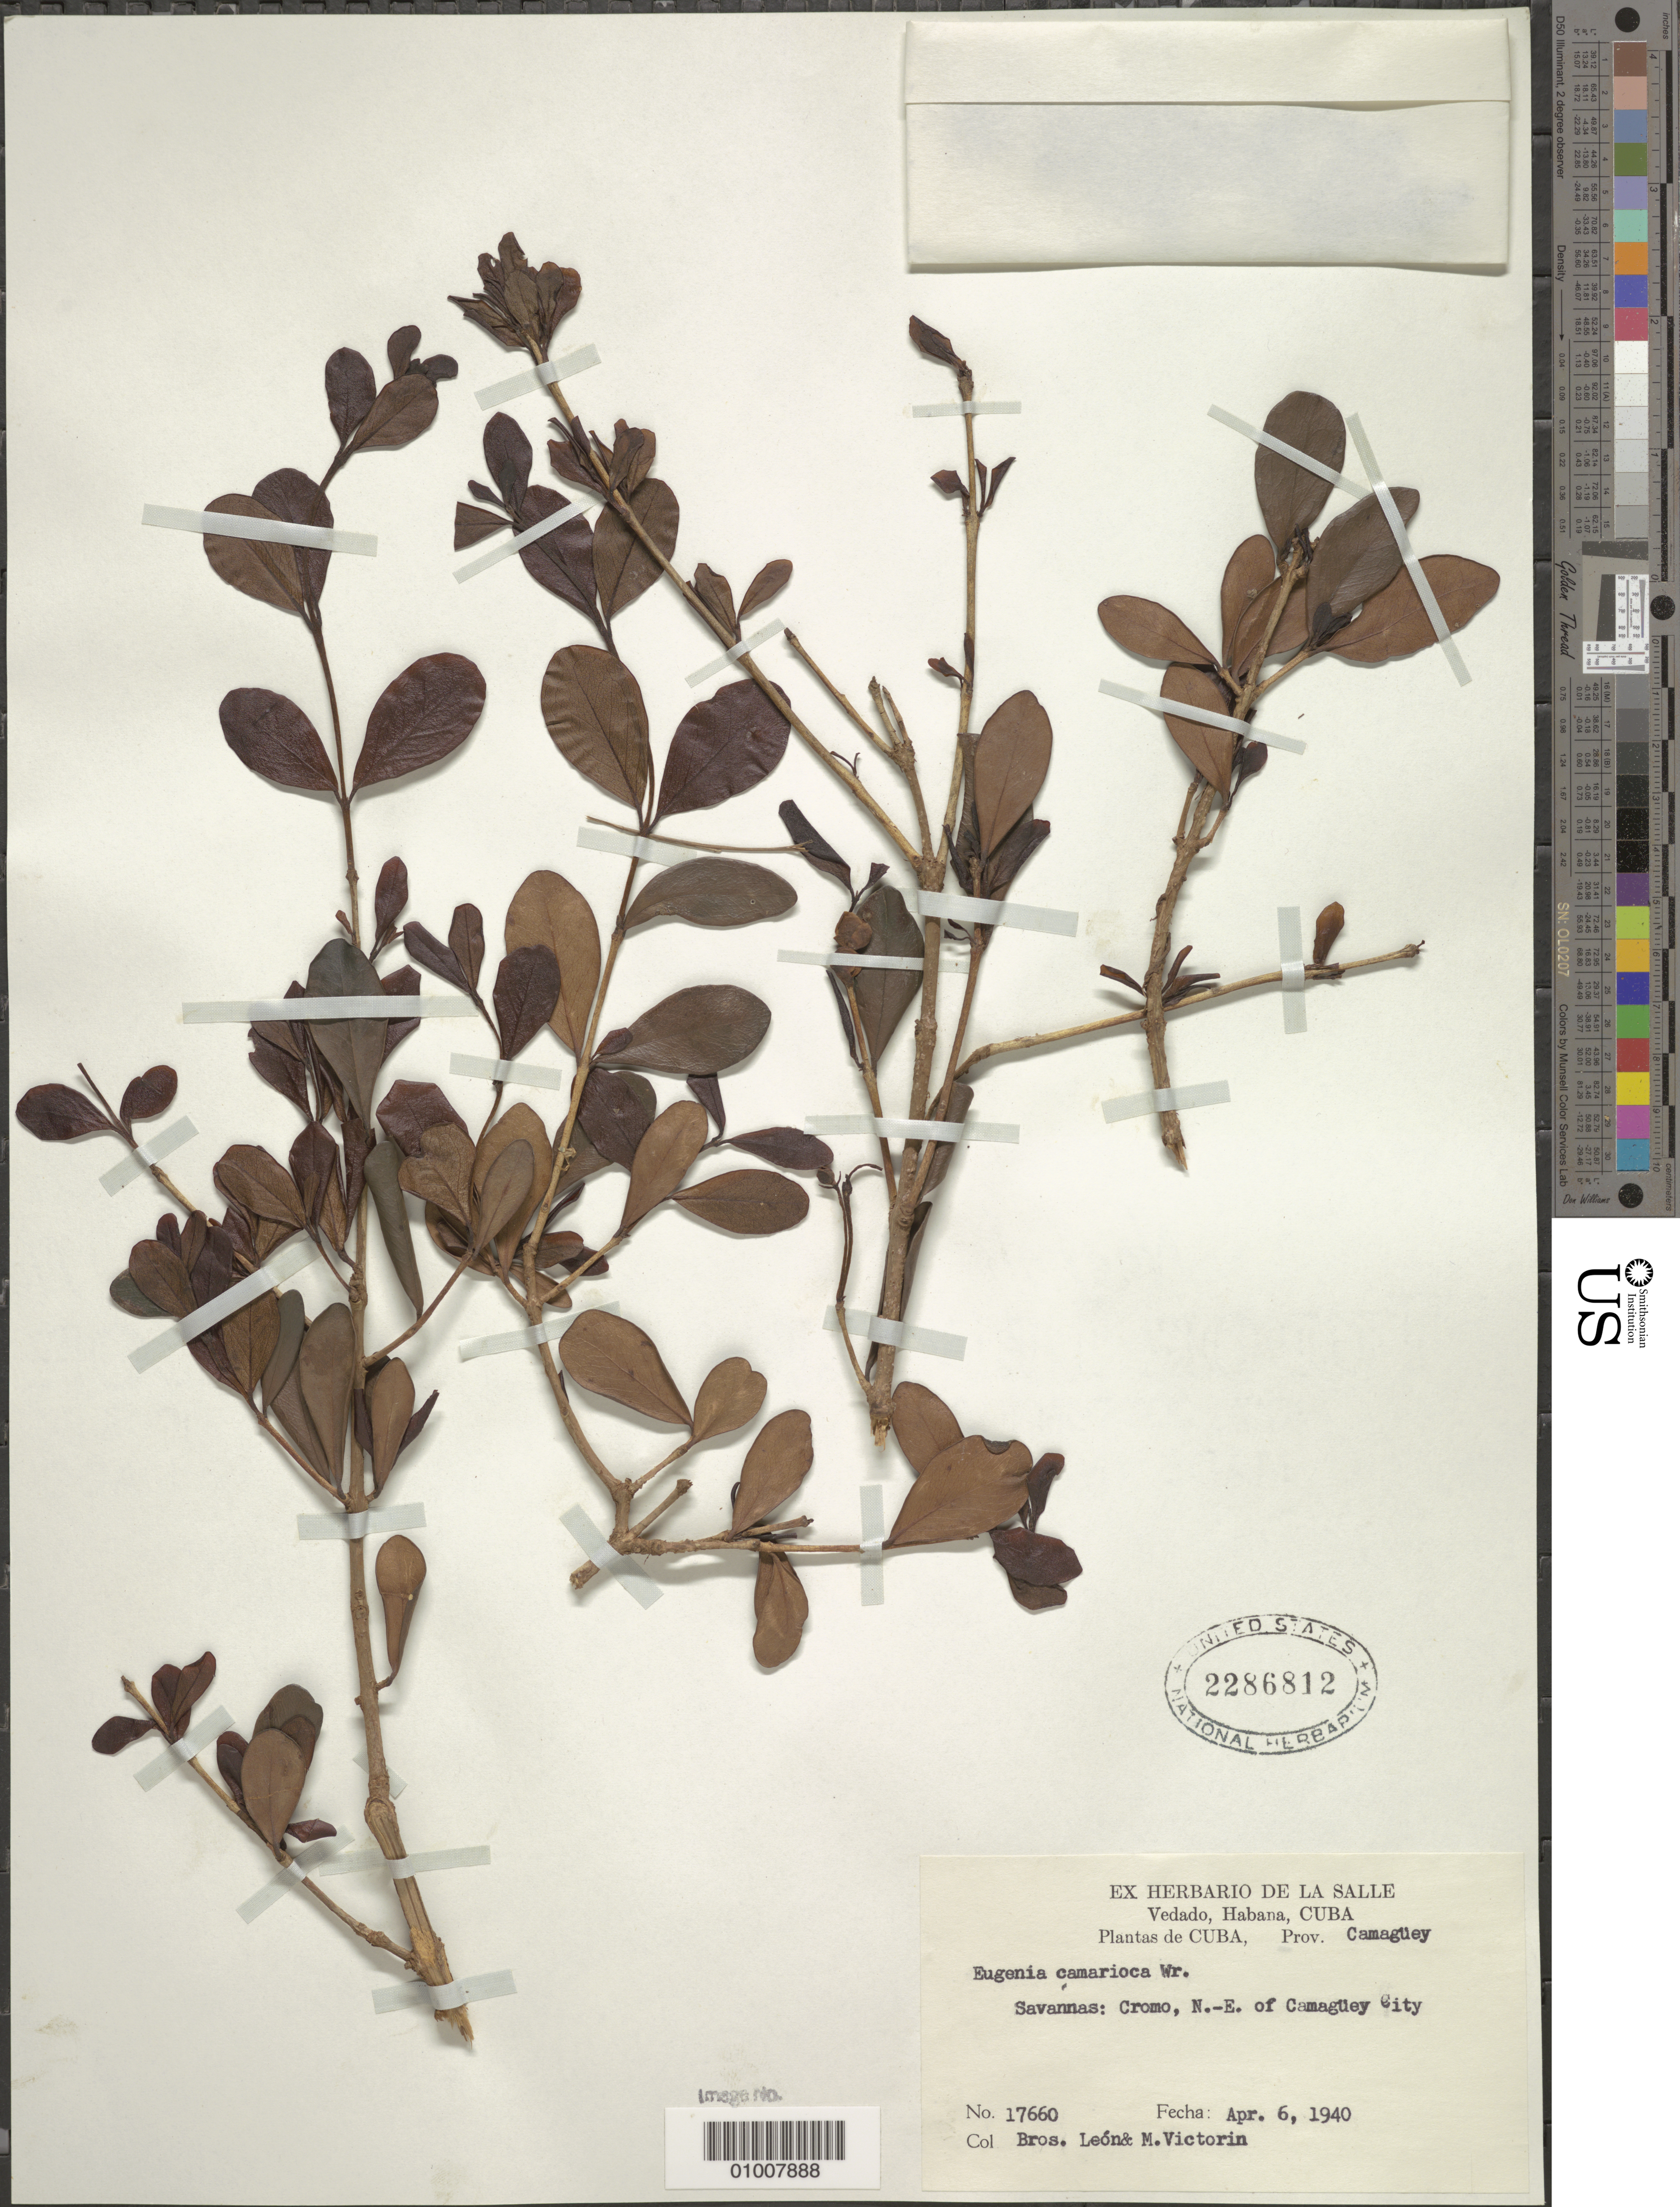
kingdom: Plantae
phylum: Tracheophyta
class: Magnoliopsida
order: Myrtales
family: Myrtaceae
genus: Eugenia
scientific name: Eugenia camarioca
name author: C. Wright in Sauvalle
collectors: Bro. León & F. Victorin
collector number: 17660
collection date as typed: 06 Apr 1940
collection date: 1940-04-06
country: Cuba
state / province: Camagüey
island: Cuba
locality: Savannas: Cromo, N -E of Camagüey City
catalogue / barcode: US 2286812